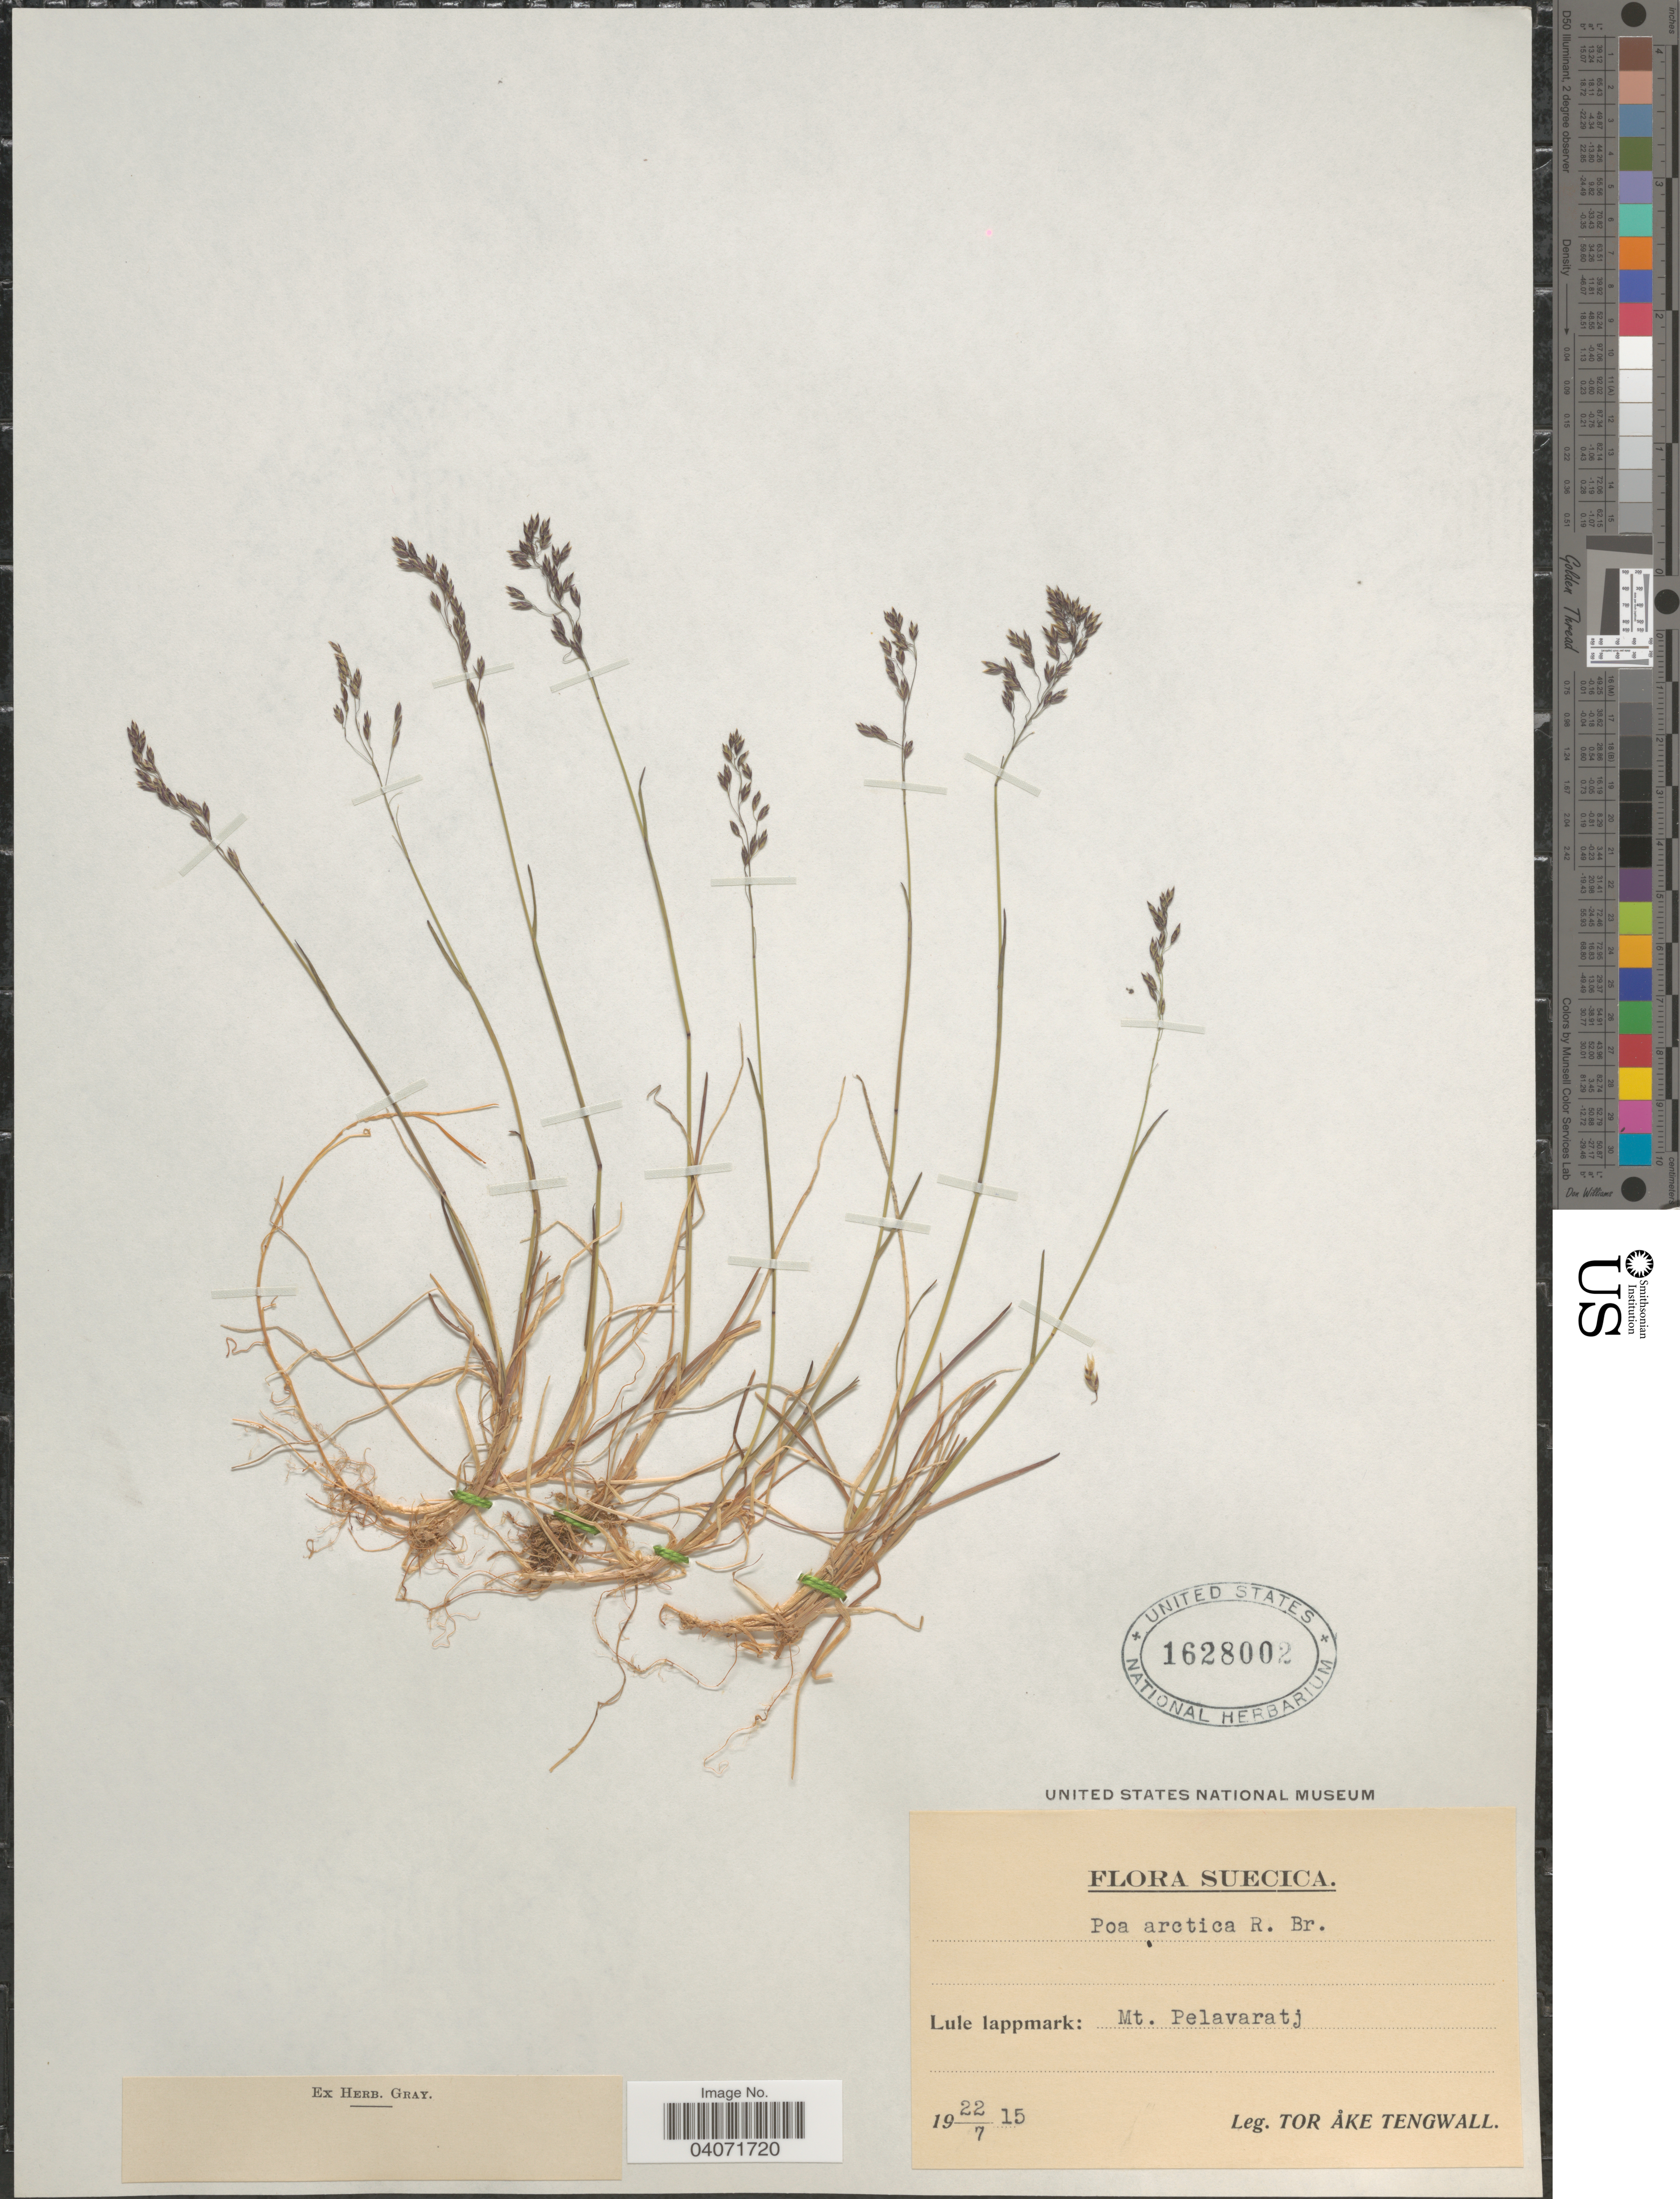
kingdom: Plantae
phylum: Tracheophyta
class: Liliopsida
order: Poales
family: Poaceae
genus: Poa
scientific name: Poa arctica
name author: R. Br.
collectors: T. Tengwall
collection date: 1915-07-22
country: Sweden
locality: Suecica. Lule lappmark: Mt. Pelavaratj.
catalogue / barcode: US 1628002